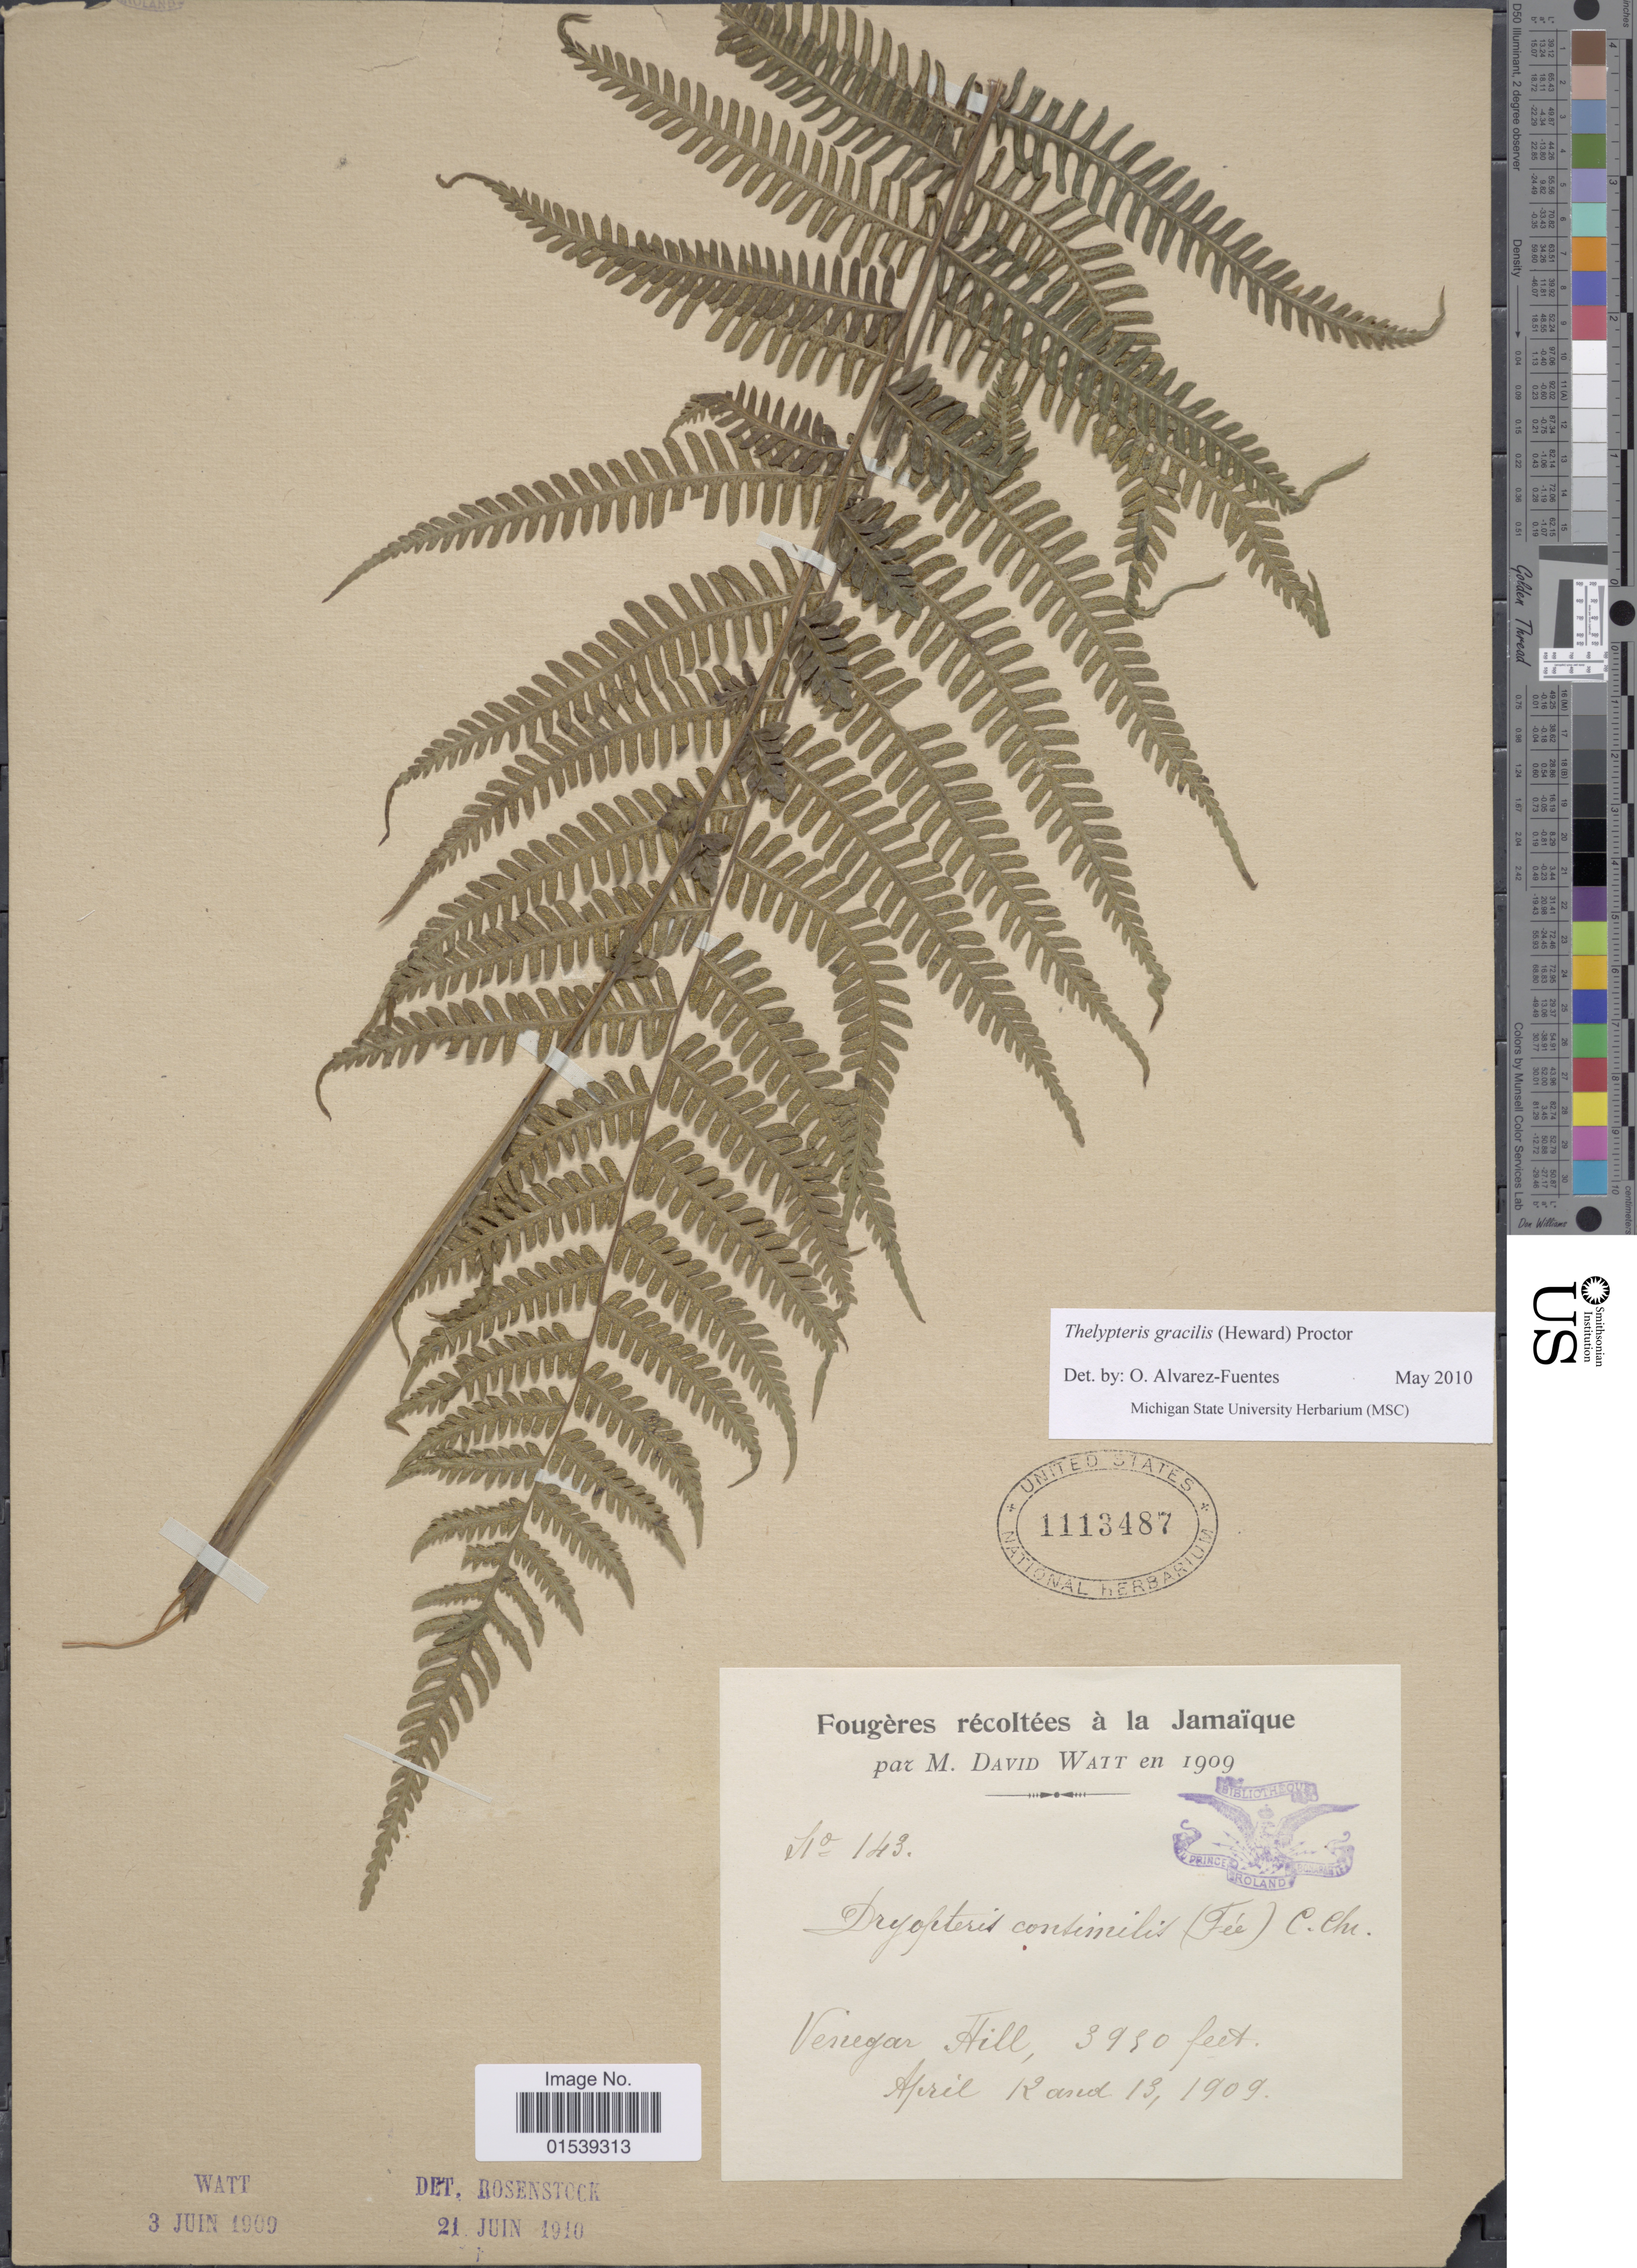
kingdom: Plantae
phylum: Tracheophyta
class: Polypodiopsida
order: Polypodiales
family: Thelypteridaceae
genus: Amauropelta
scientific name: Amauropelta gracilis ined. 2015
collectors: M. Watt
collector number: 143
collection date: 1909-04-12/1909-04-13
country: Jamaica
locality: Jamaique, Vinegar Hill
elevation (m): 1204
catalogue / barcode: US 1113487